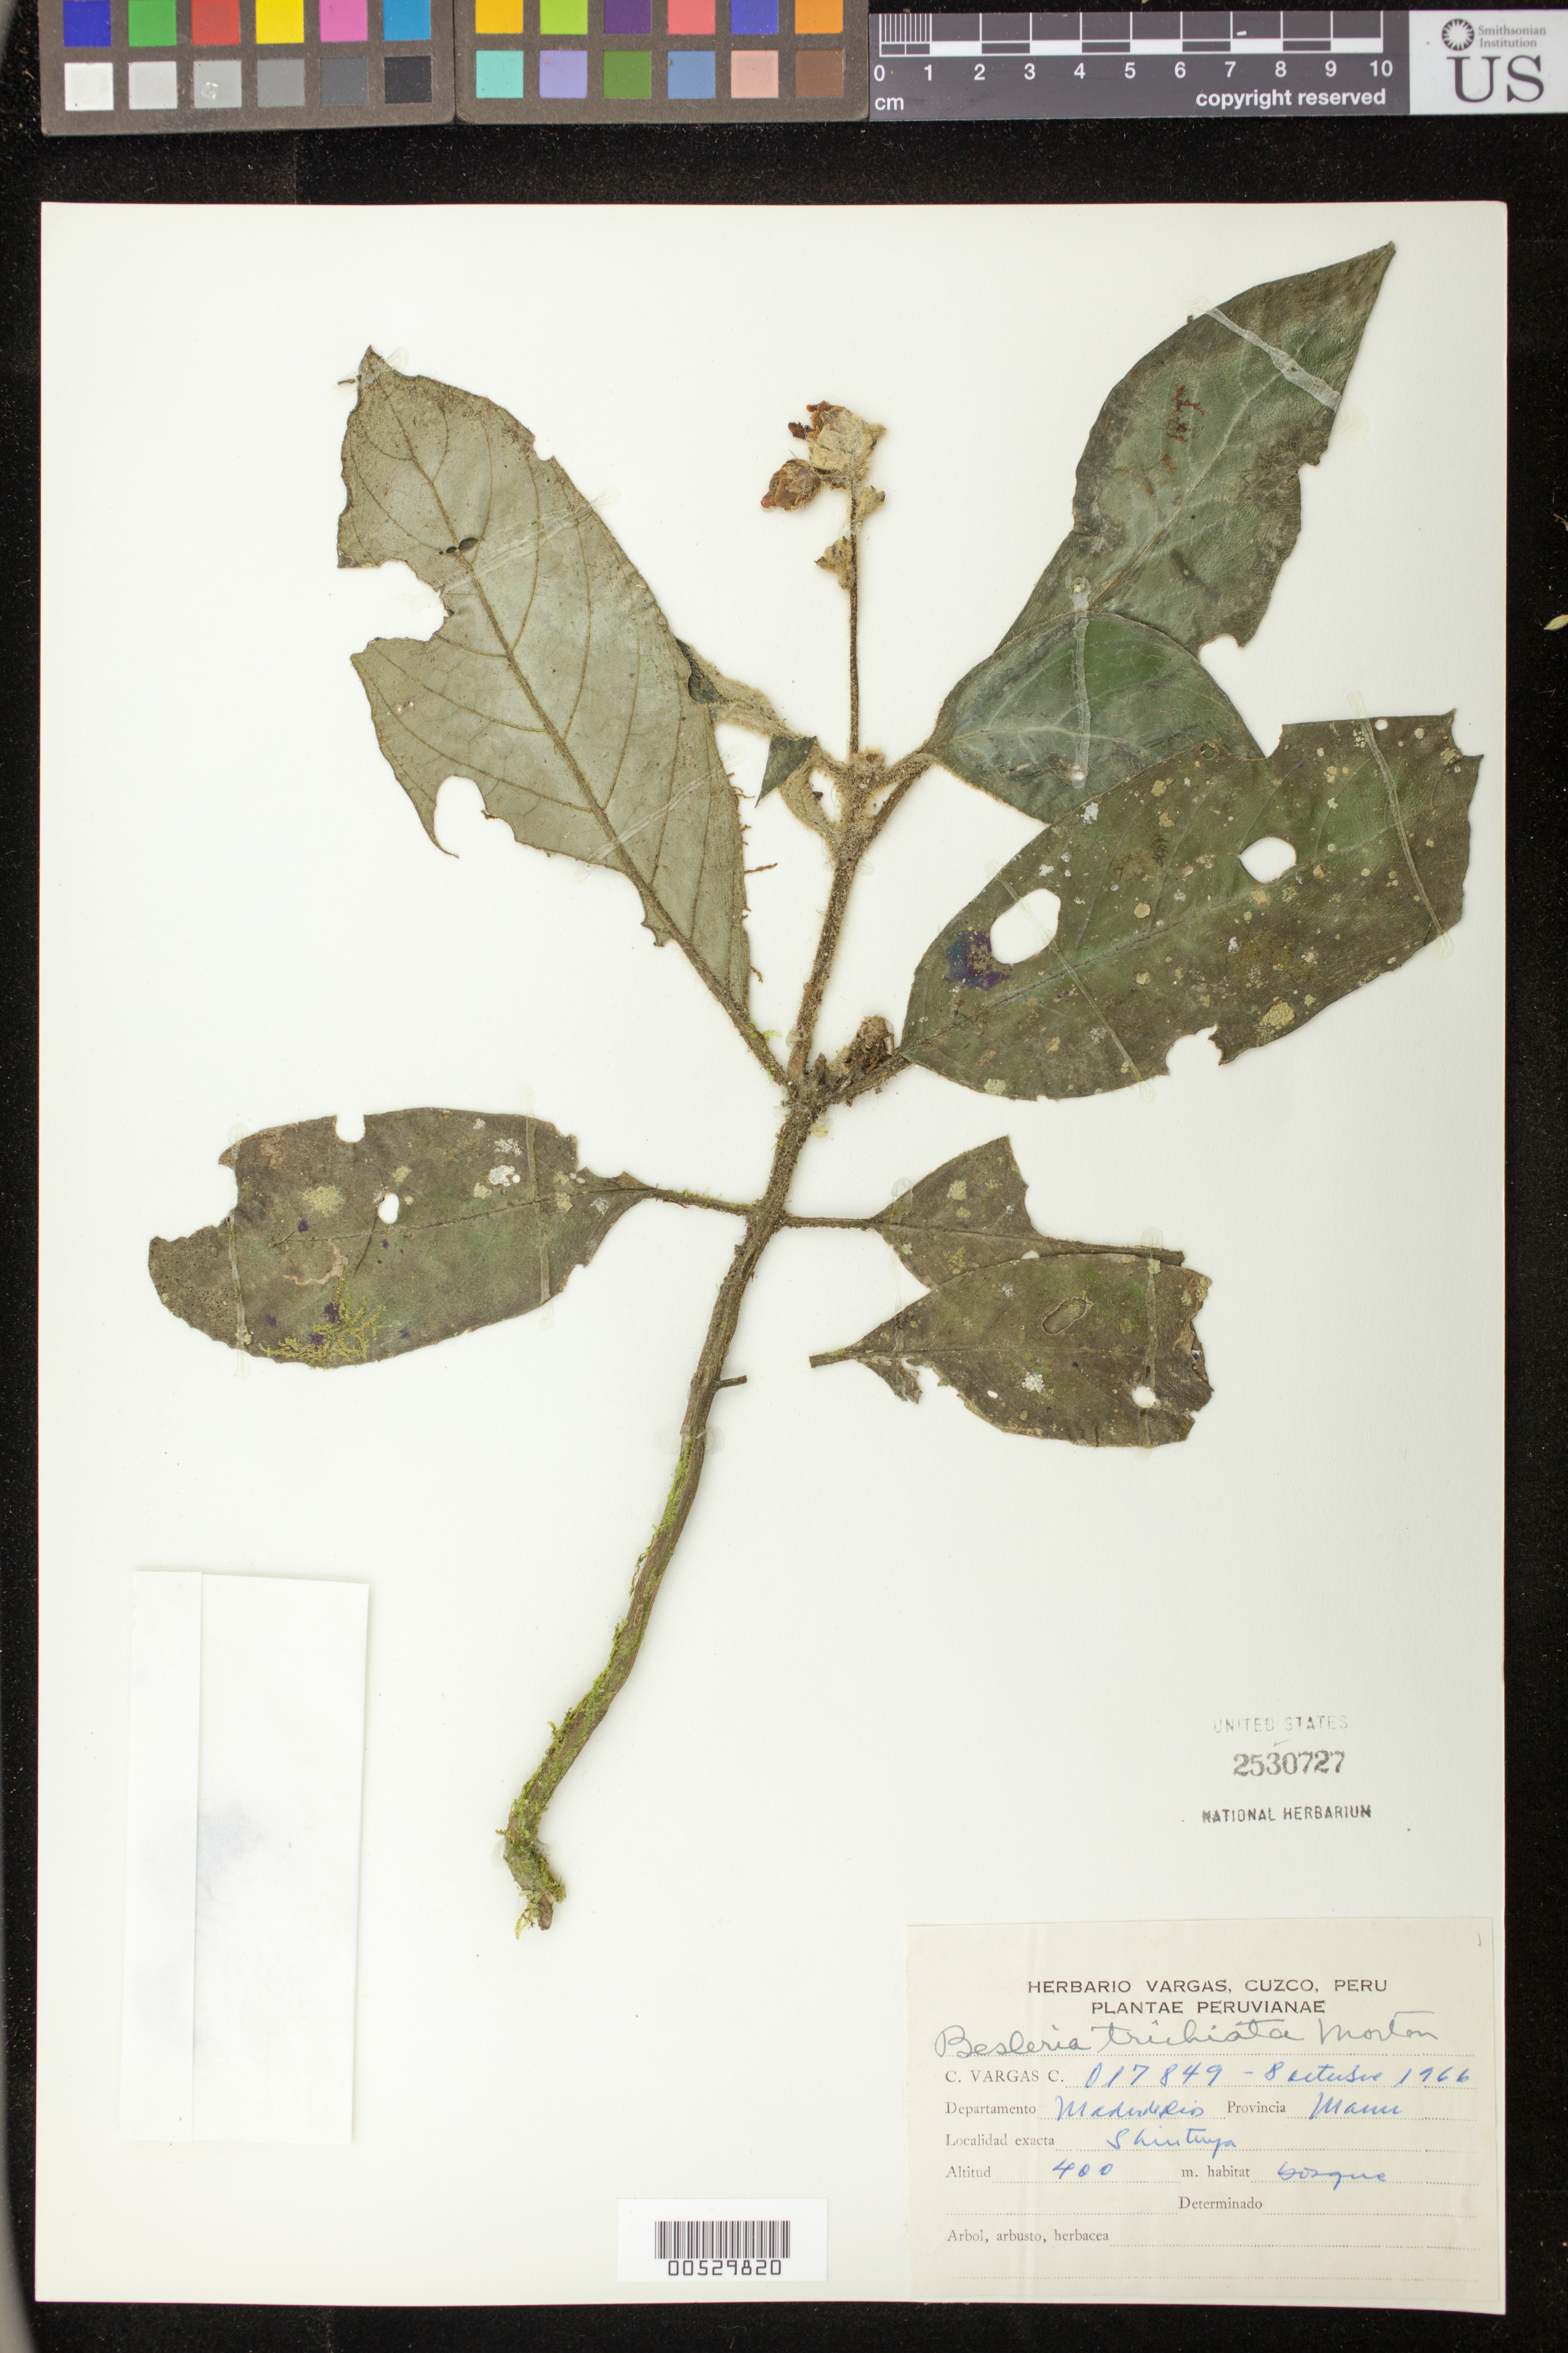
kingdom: Plantae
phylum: Tracheophyta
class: Magnoliopsida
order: Lamiales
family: Gesneriaceae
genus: Besleria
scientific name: Besleria trichiata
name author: C.V. Morton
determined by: Skog, Laurence E.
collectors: C. Vargas C.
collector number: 17849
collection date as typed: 08 Oct 1966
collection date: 1966-10-08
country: Peru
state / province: Madre de Dios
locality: Prov. Manu, Shirituya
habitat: Bosque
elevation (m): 400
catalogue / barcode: US 2530727